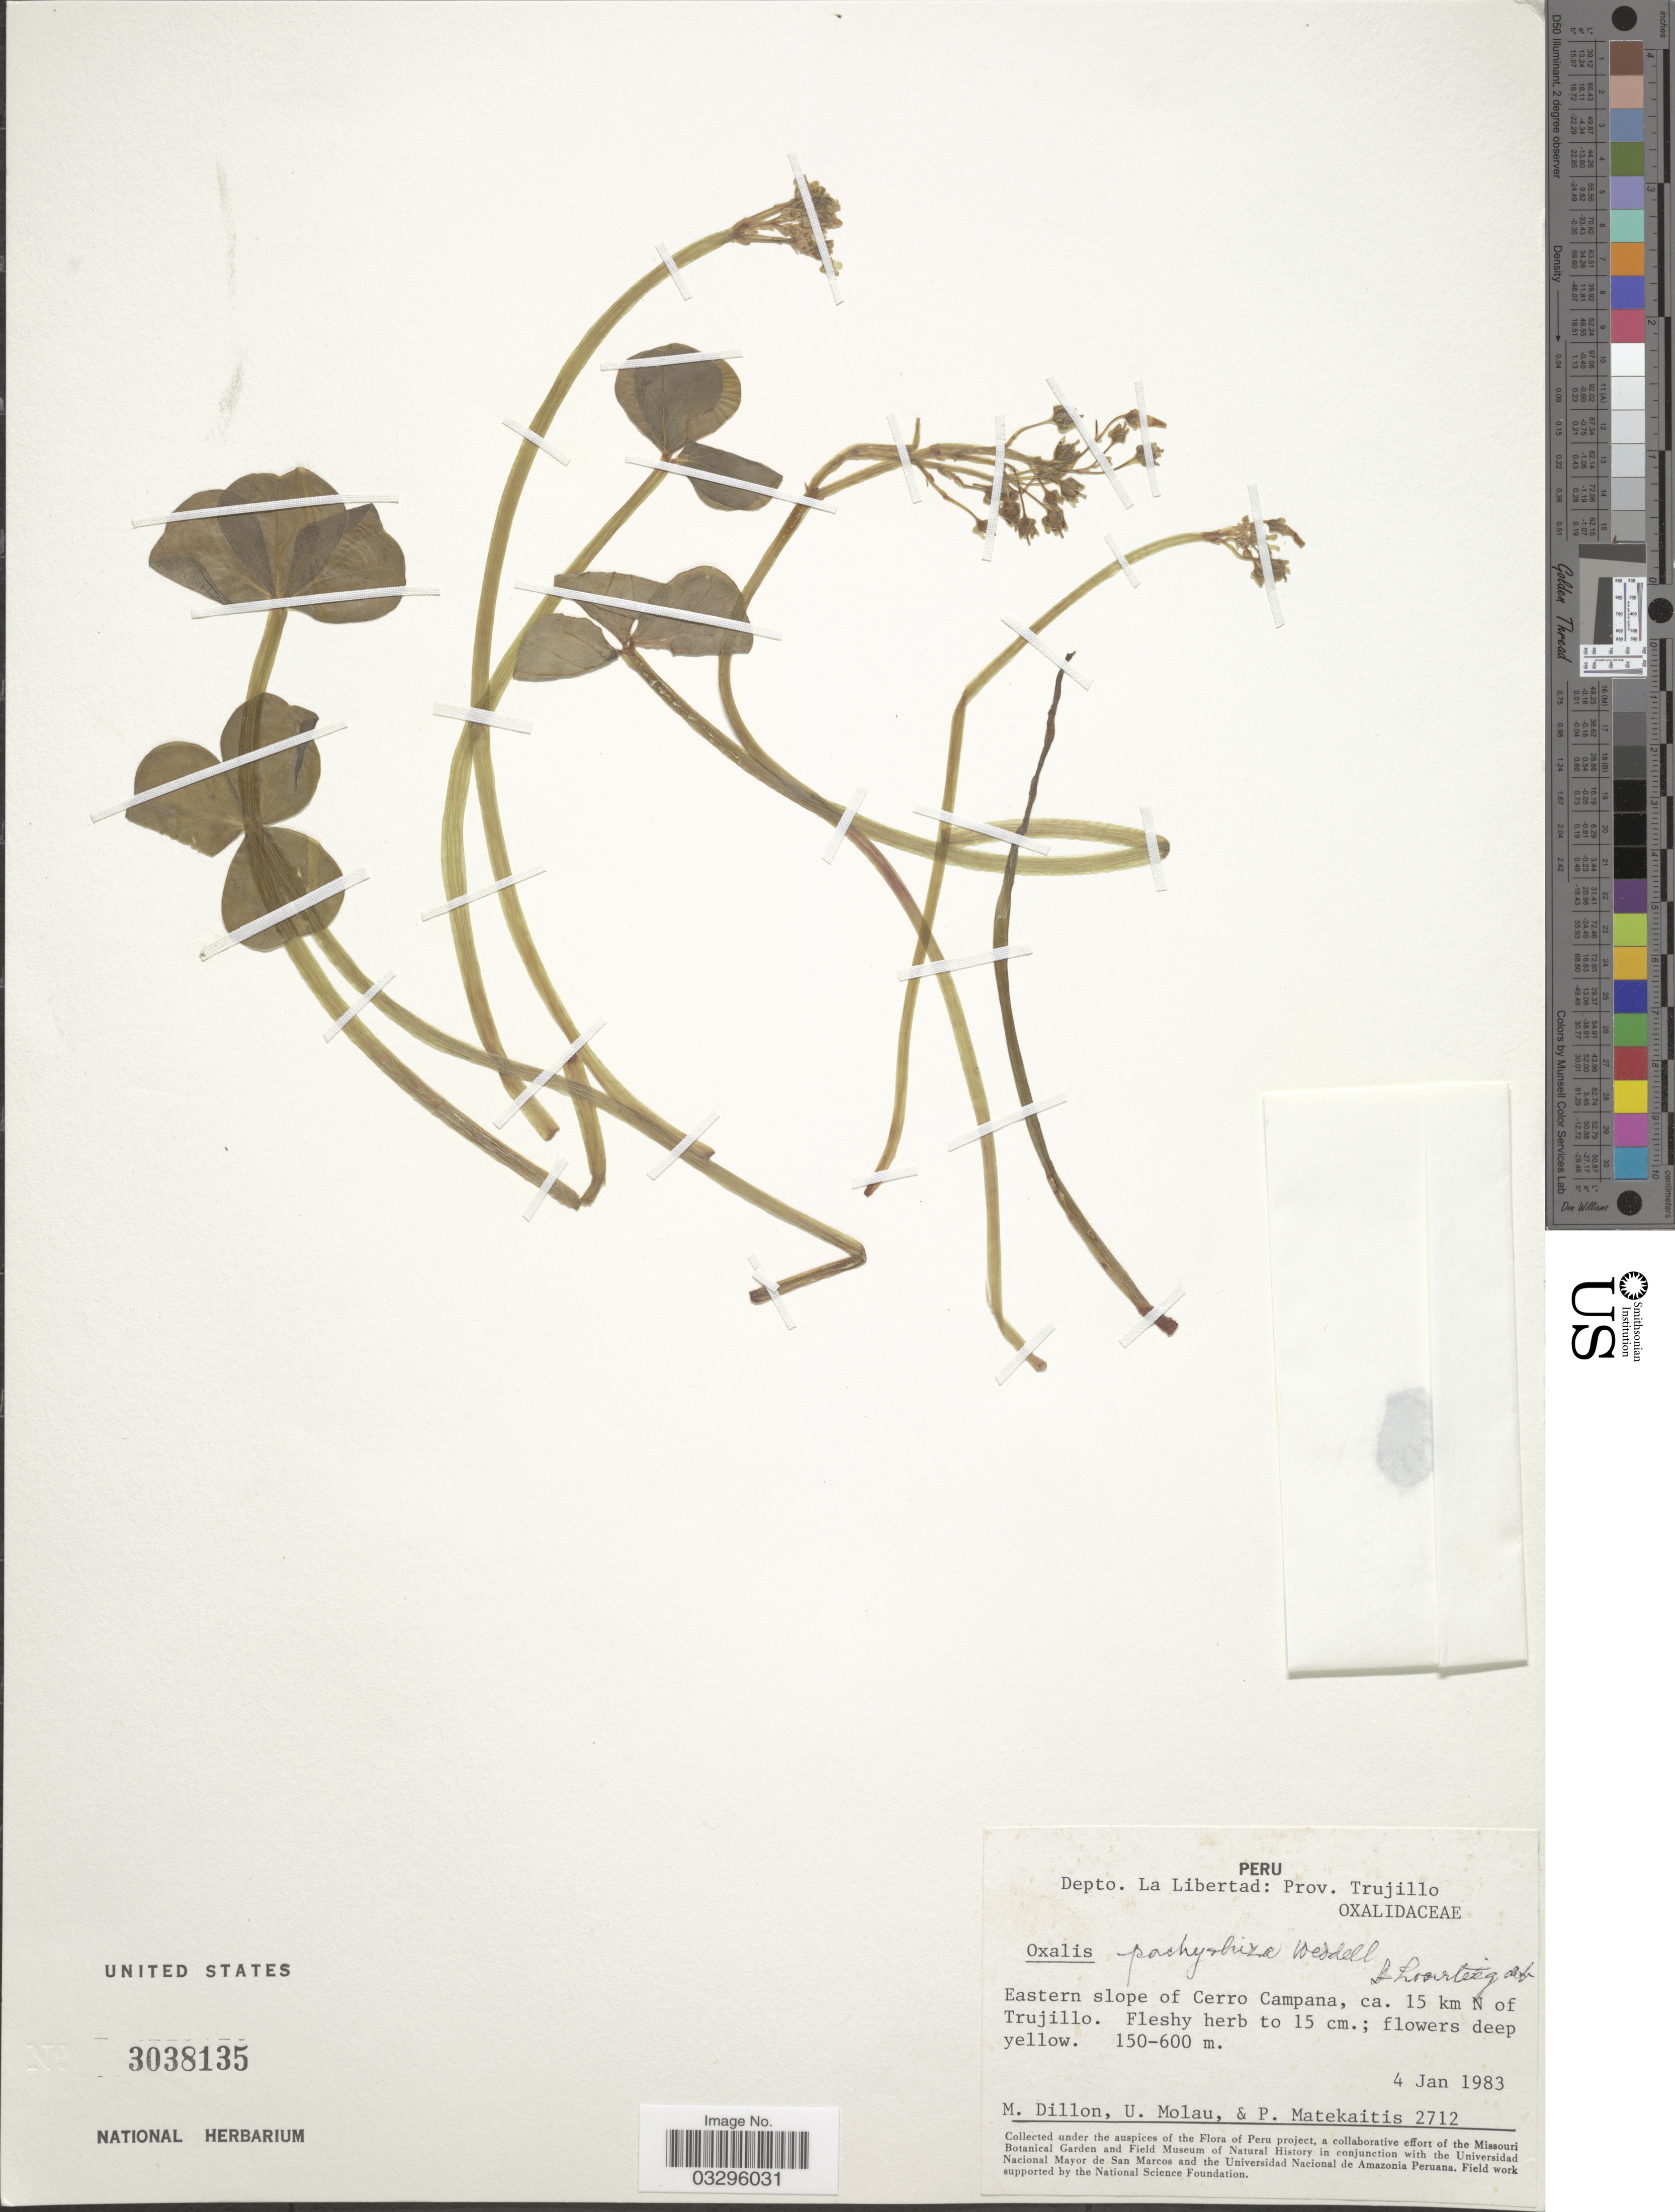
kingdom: Plantae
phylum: Tracheophyta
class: Magnoliopsida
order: Oxalidales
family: Oxalidaceae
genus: Oxalis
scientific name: Oxalis pachyrrhiza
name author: Wedd.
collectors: M. O. Dillon, U. Molau & P. Matekaitis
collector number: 2712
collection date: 1983-01-04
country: Peru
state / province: La Libertad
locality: Depto. La Libertad: Prov. Trujillo. Eastern slope of Cerro Campana, ca. 15 km N of Trujillo.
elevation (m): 150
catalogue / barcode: US 3038135